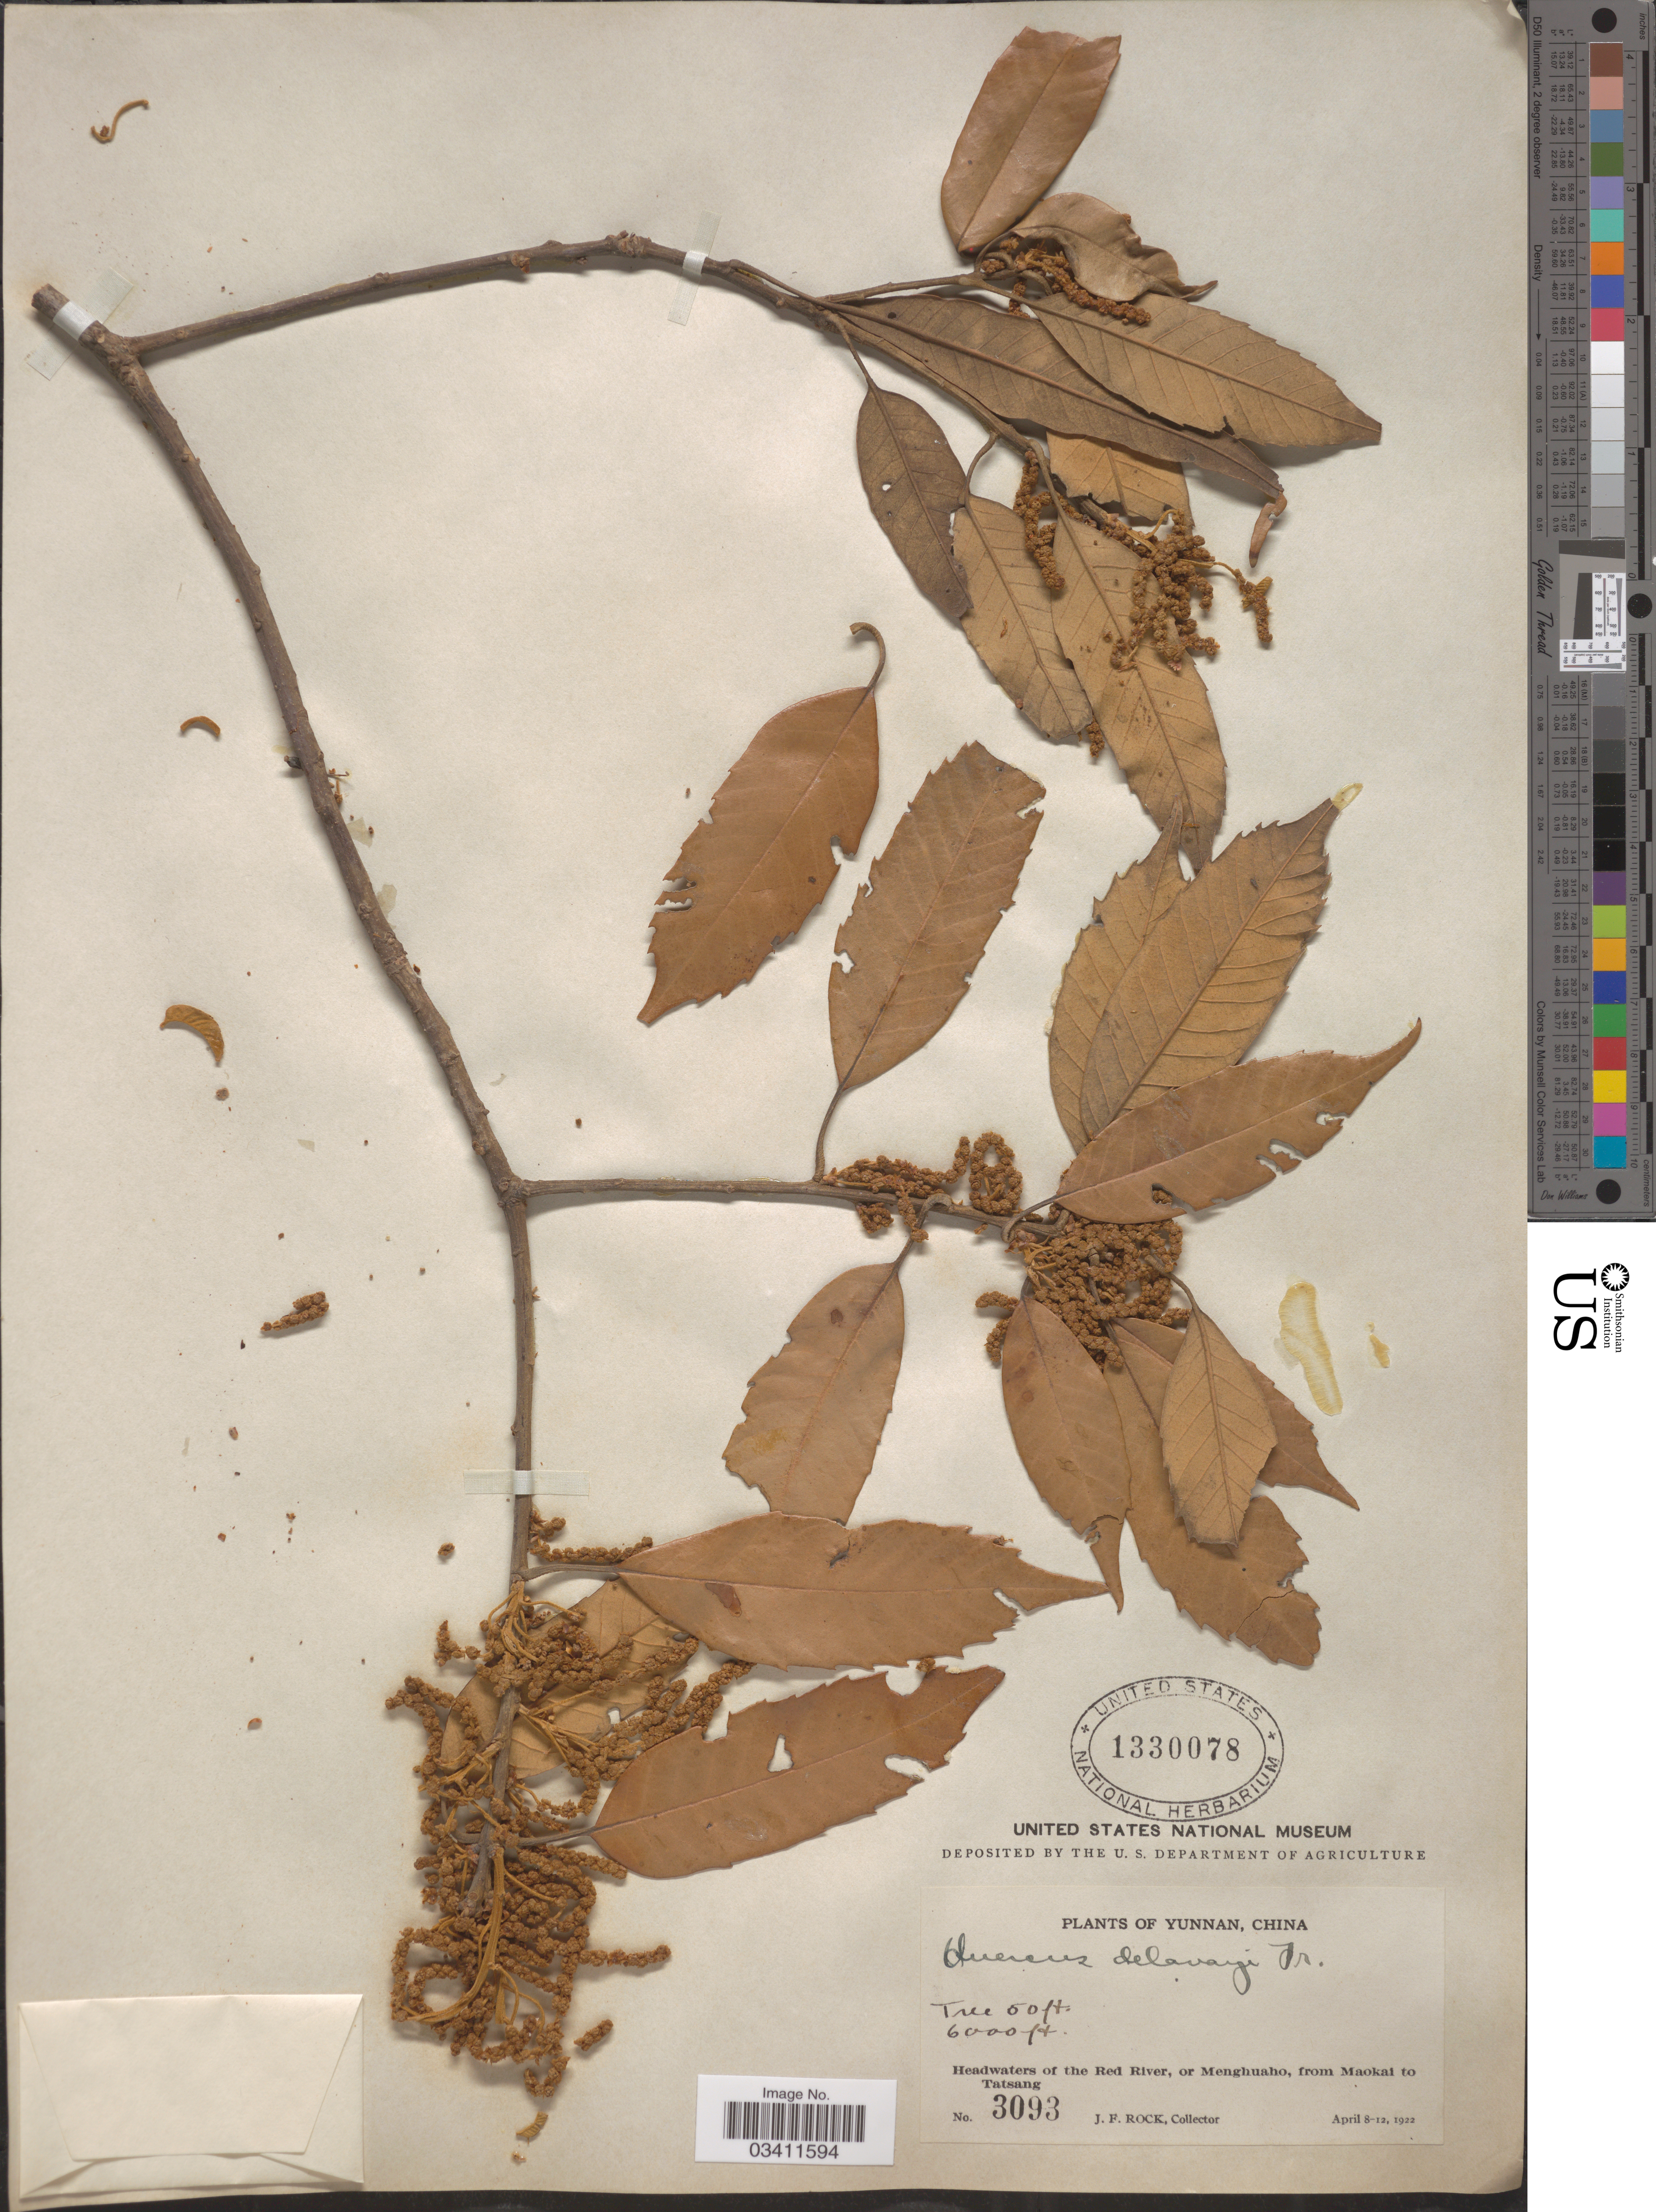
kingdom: Plantae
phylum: Tracheophyta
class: Magnoliopsida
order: Fagales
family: Fagaceae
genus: Quercus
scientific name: Quercus delavayi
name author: Franch.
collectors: J. Rock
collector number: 3093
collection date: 1922-04-08/1922-04-12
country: China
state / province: Yunnan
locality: Headwaters of the Red River, or Menghuaho, from Maokai to Tatsang.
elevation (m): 1829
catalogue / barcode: US 1330078